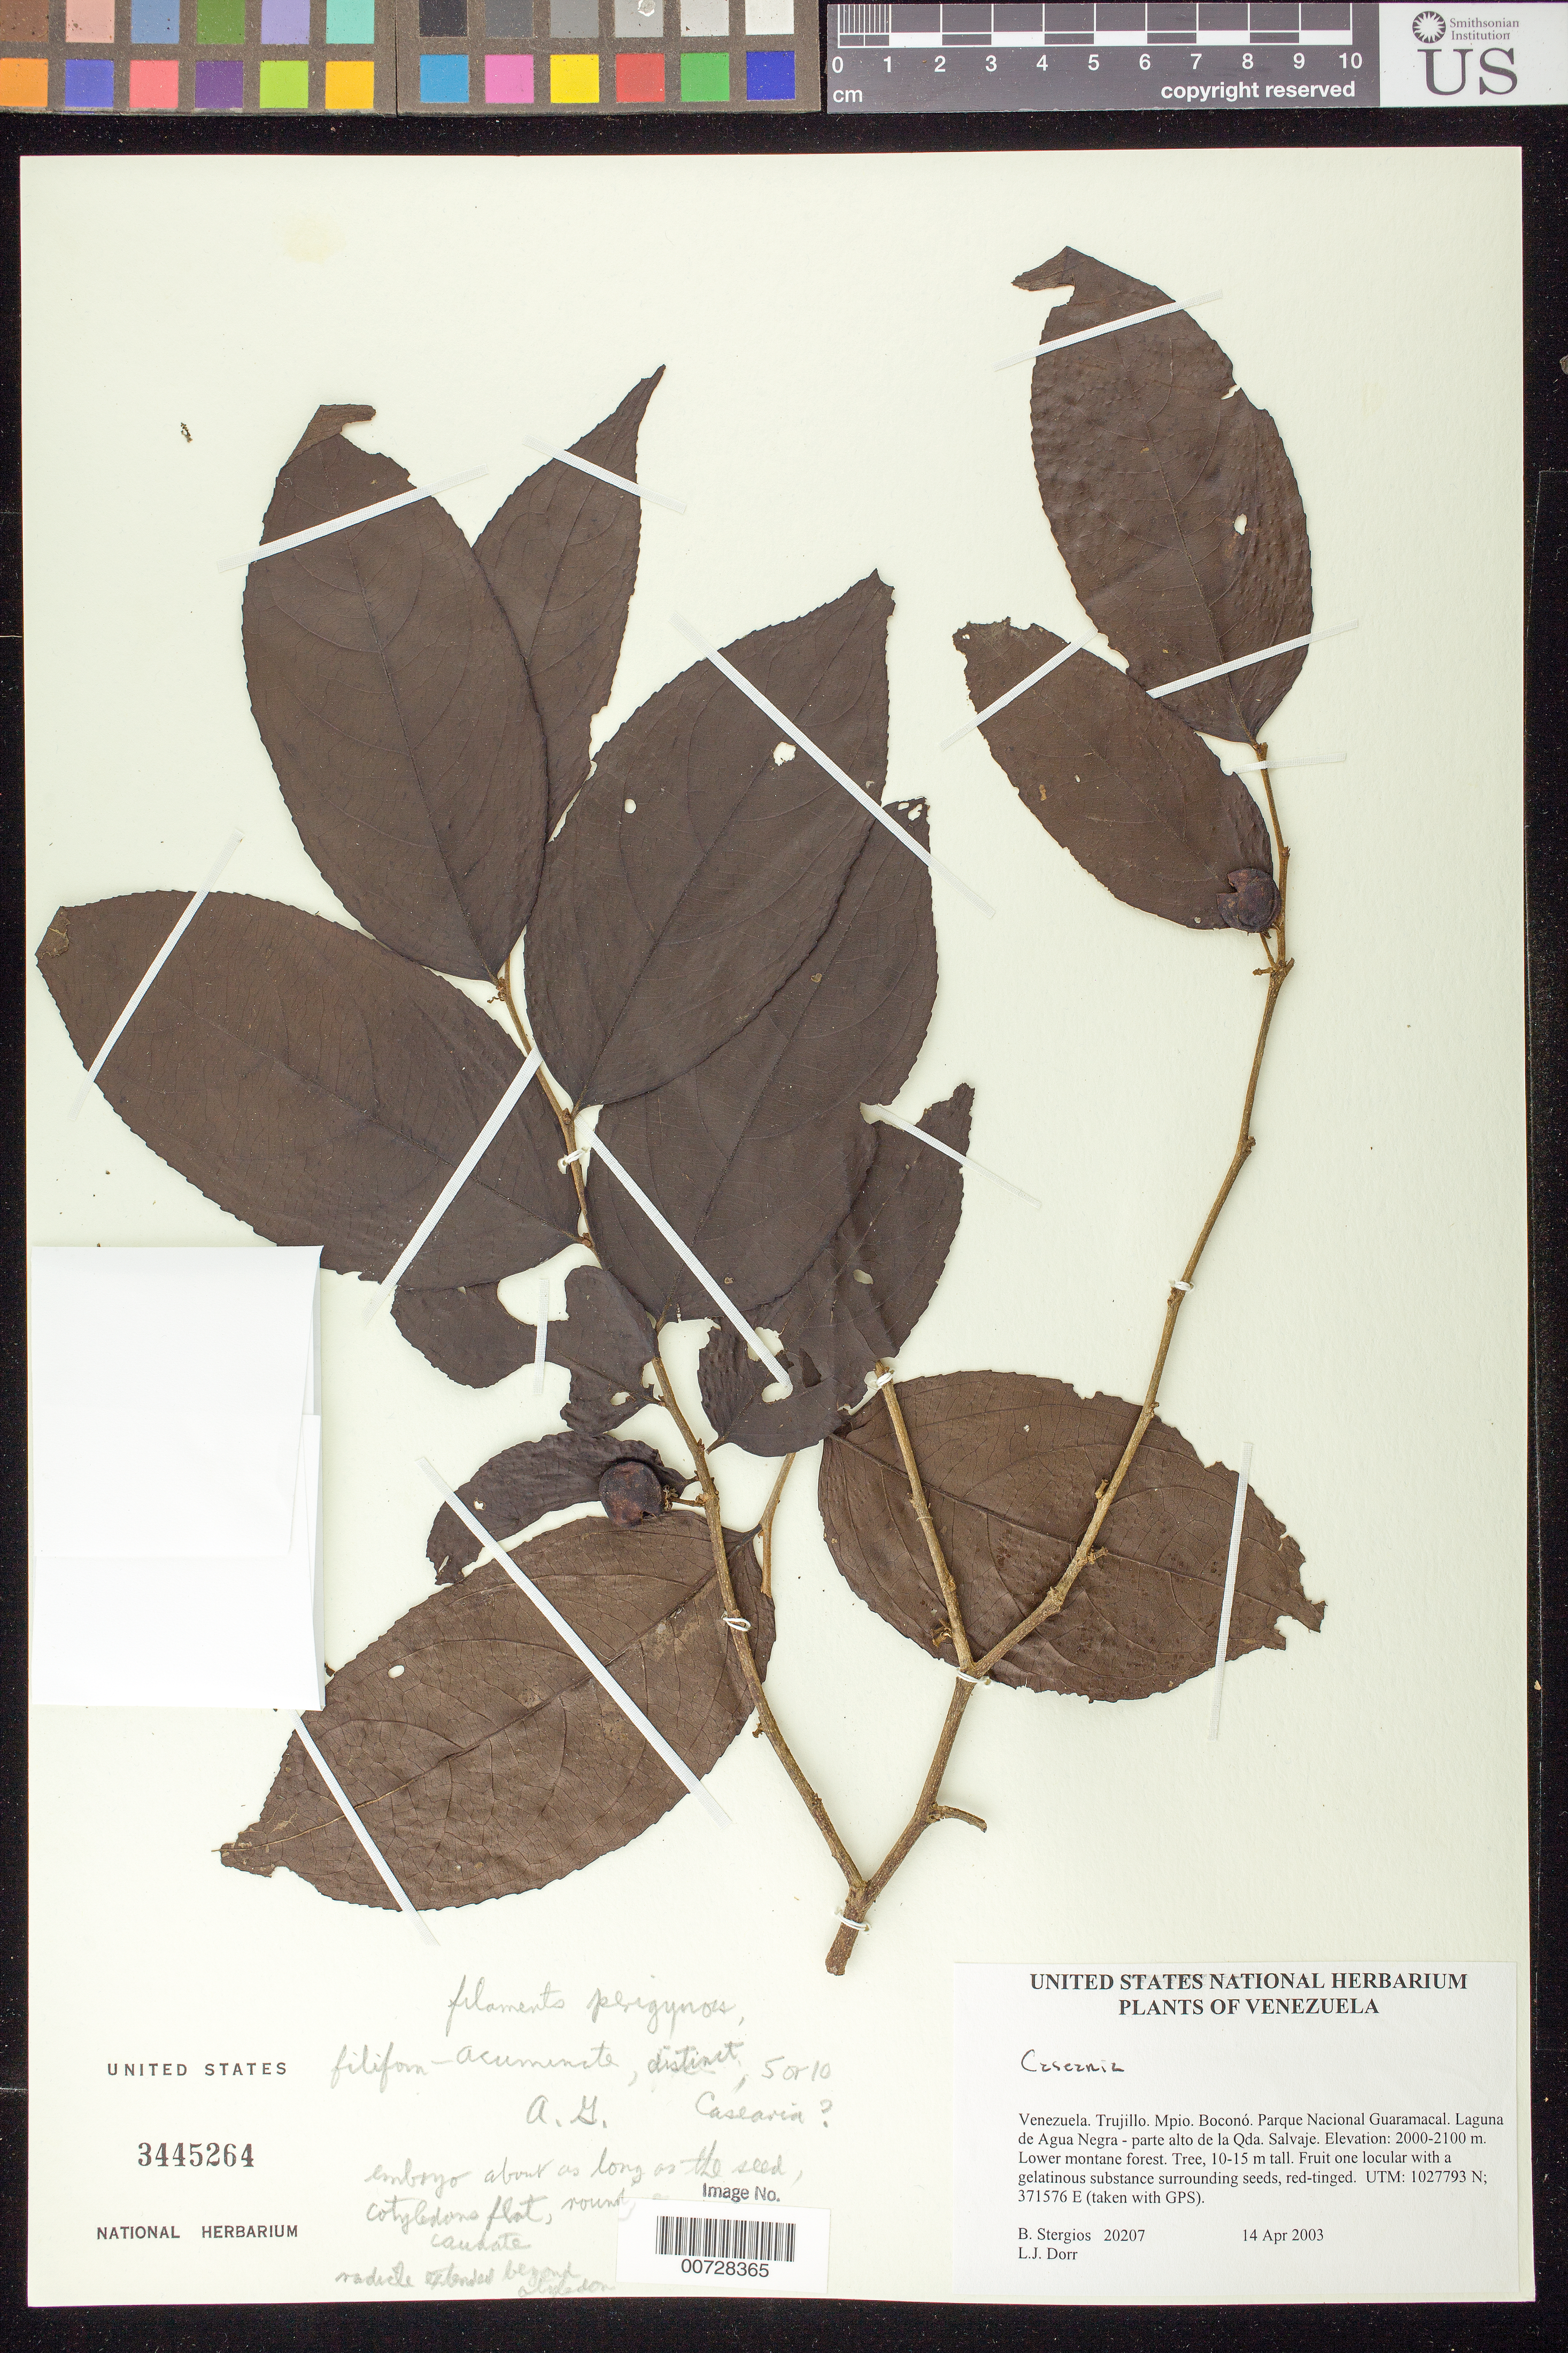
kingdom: Plantae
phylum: Tracheophyta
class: Magnoliopsida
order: Malpighiales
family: Salicaceae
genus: Casearia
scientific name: Casearia sp.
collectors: B. G. Stergios & L. J. Dorr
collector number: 20207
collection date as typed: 14 Apr 2003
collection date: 2003-04-14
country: Venezuela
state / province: Trujillo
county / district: Boconó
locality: Parque Nacional Guaramacal. Laguna de Agua Negra - parte alto de la Qda. Salvaje.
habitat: Lower montane forest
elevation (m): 2000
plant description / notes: PORT, US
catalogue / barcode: US 3445264